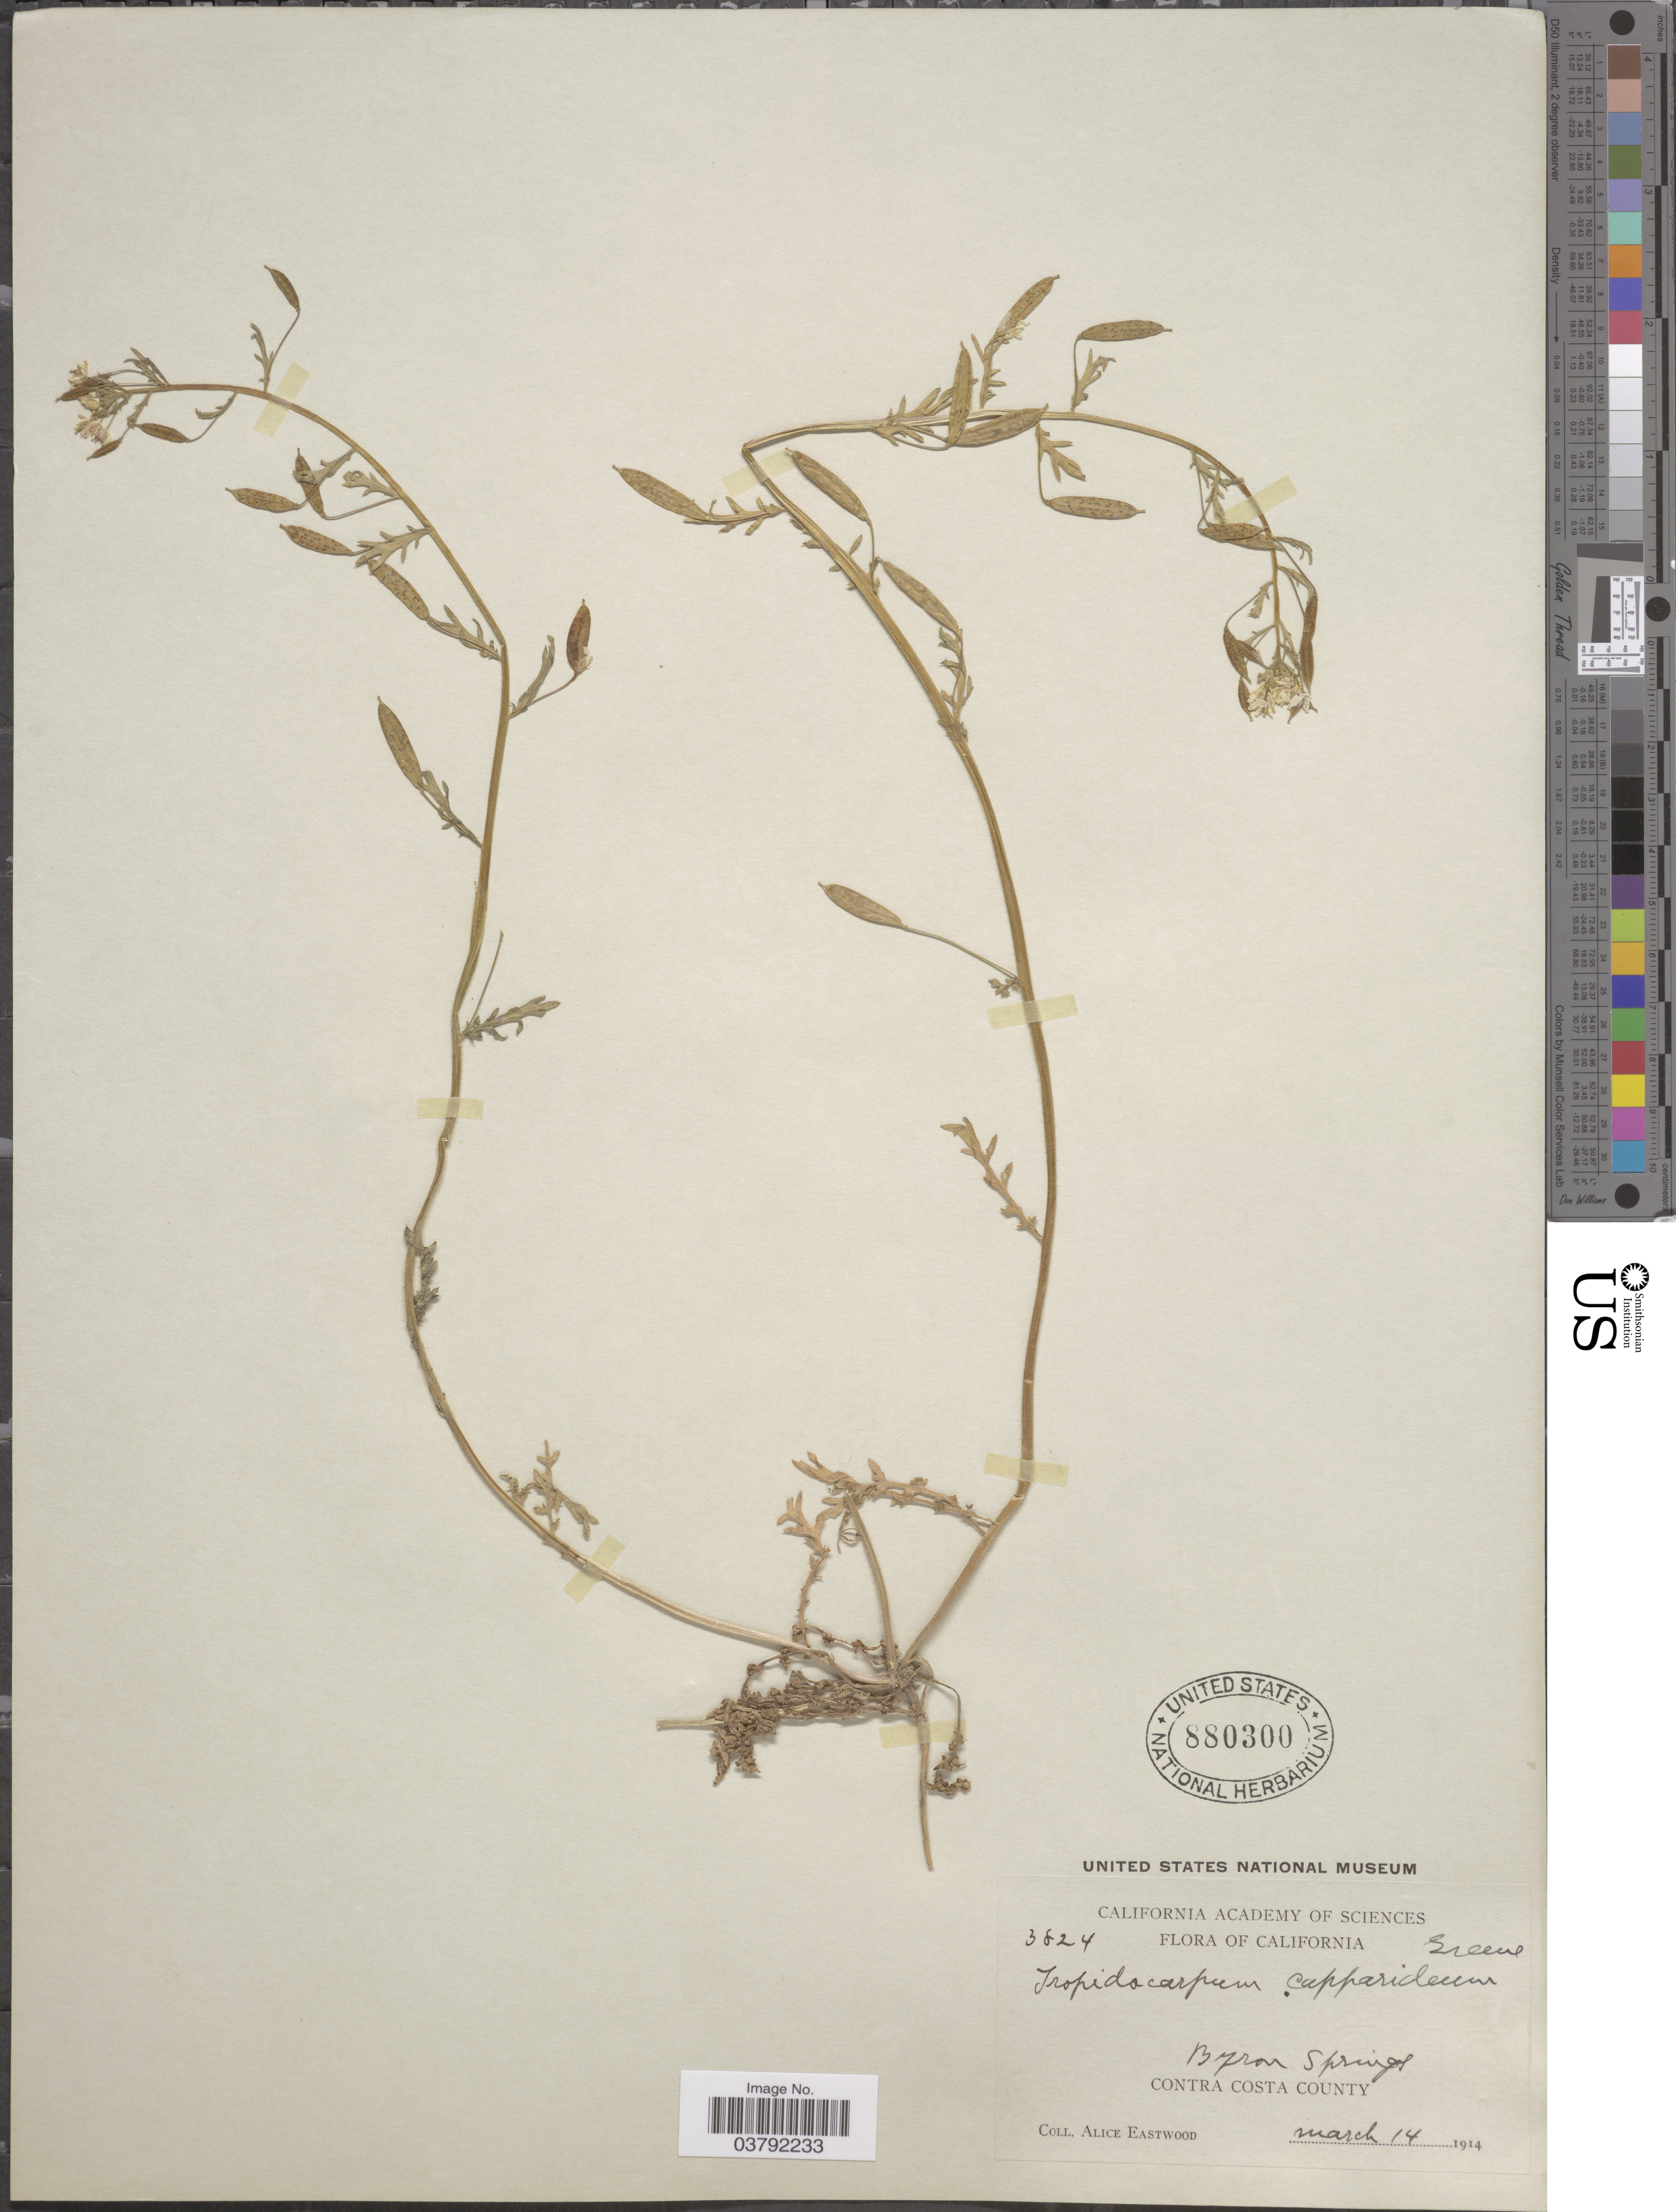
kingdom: Plantae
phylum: Tracheophyta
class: Magnoliopsida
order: Brassicales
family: Brassicaceae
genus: Tropidocarpum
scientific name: Tropidocarpum capparideum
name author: (Al-Shehbaz) Al-Shehbaz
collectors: A. Eastwood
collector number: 3824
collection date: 1914-03-14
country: United States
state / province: California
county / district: Contra Costa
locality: Byron Springs. Contra Costa County.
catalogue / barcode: US 880300